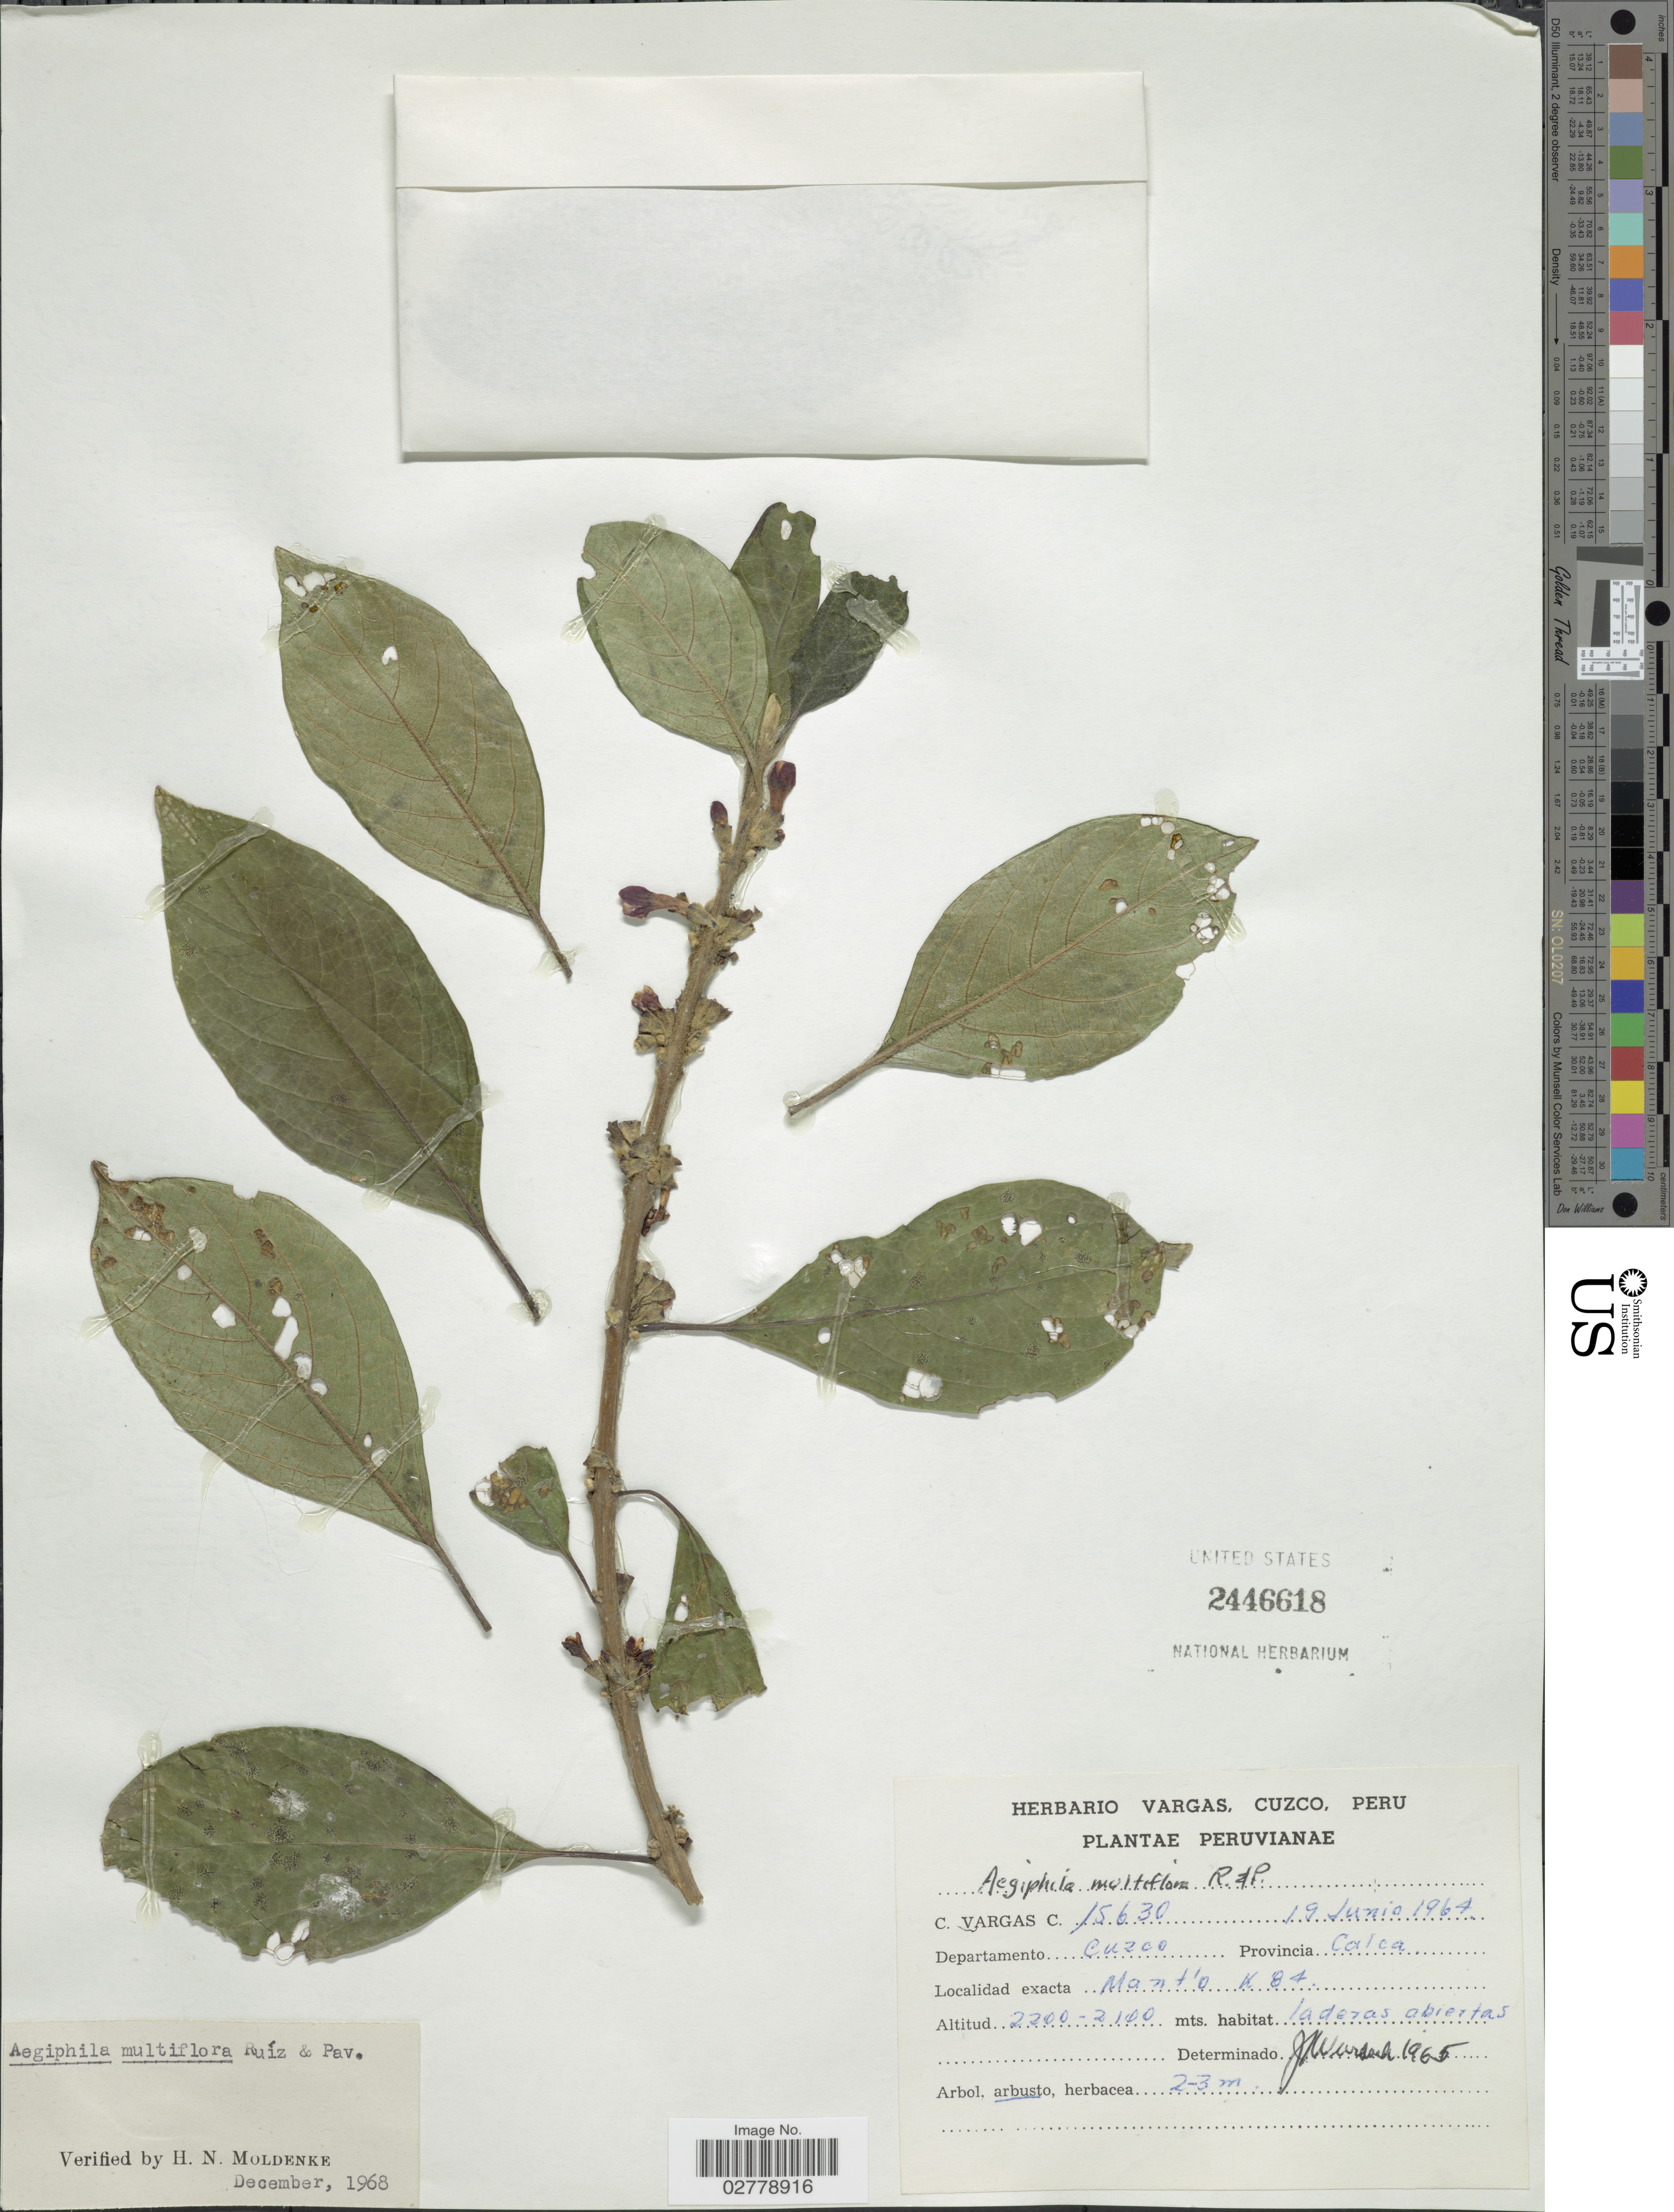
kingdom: Plantae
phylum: Tracheophyta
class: Magnoliopsida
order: Lamiales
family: Lamiaceae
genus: Aegiphila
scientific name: Aegiphila multiflora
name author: Ruiz & Pav.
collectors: C. Vargas Calderón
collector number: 15630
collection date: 1964-06-19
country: Peru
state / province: Cusco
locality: Departamento Cuzco. Provincia Calca. Mant'o K84.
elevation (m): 2100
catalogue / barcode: US 2446618